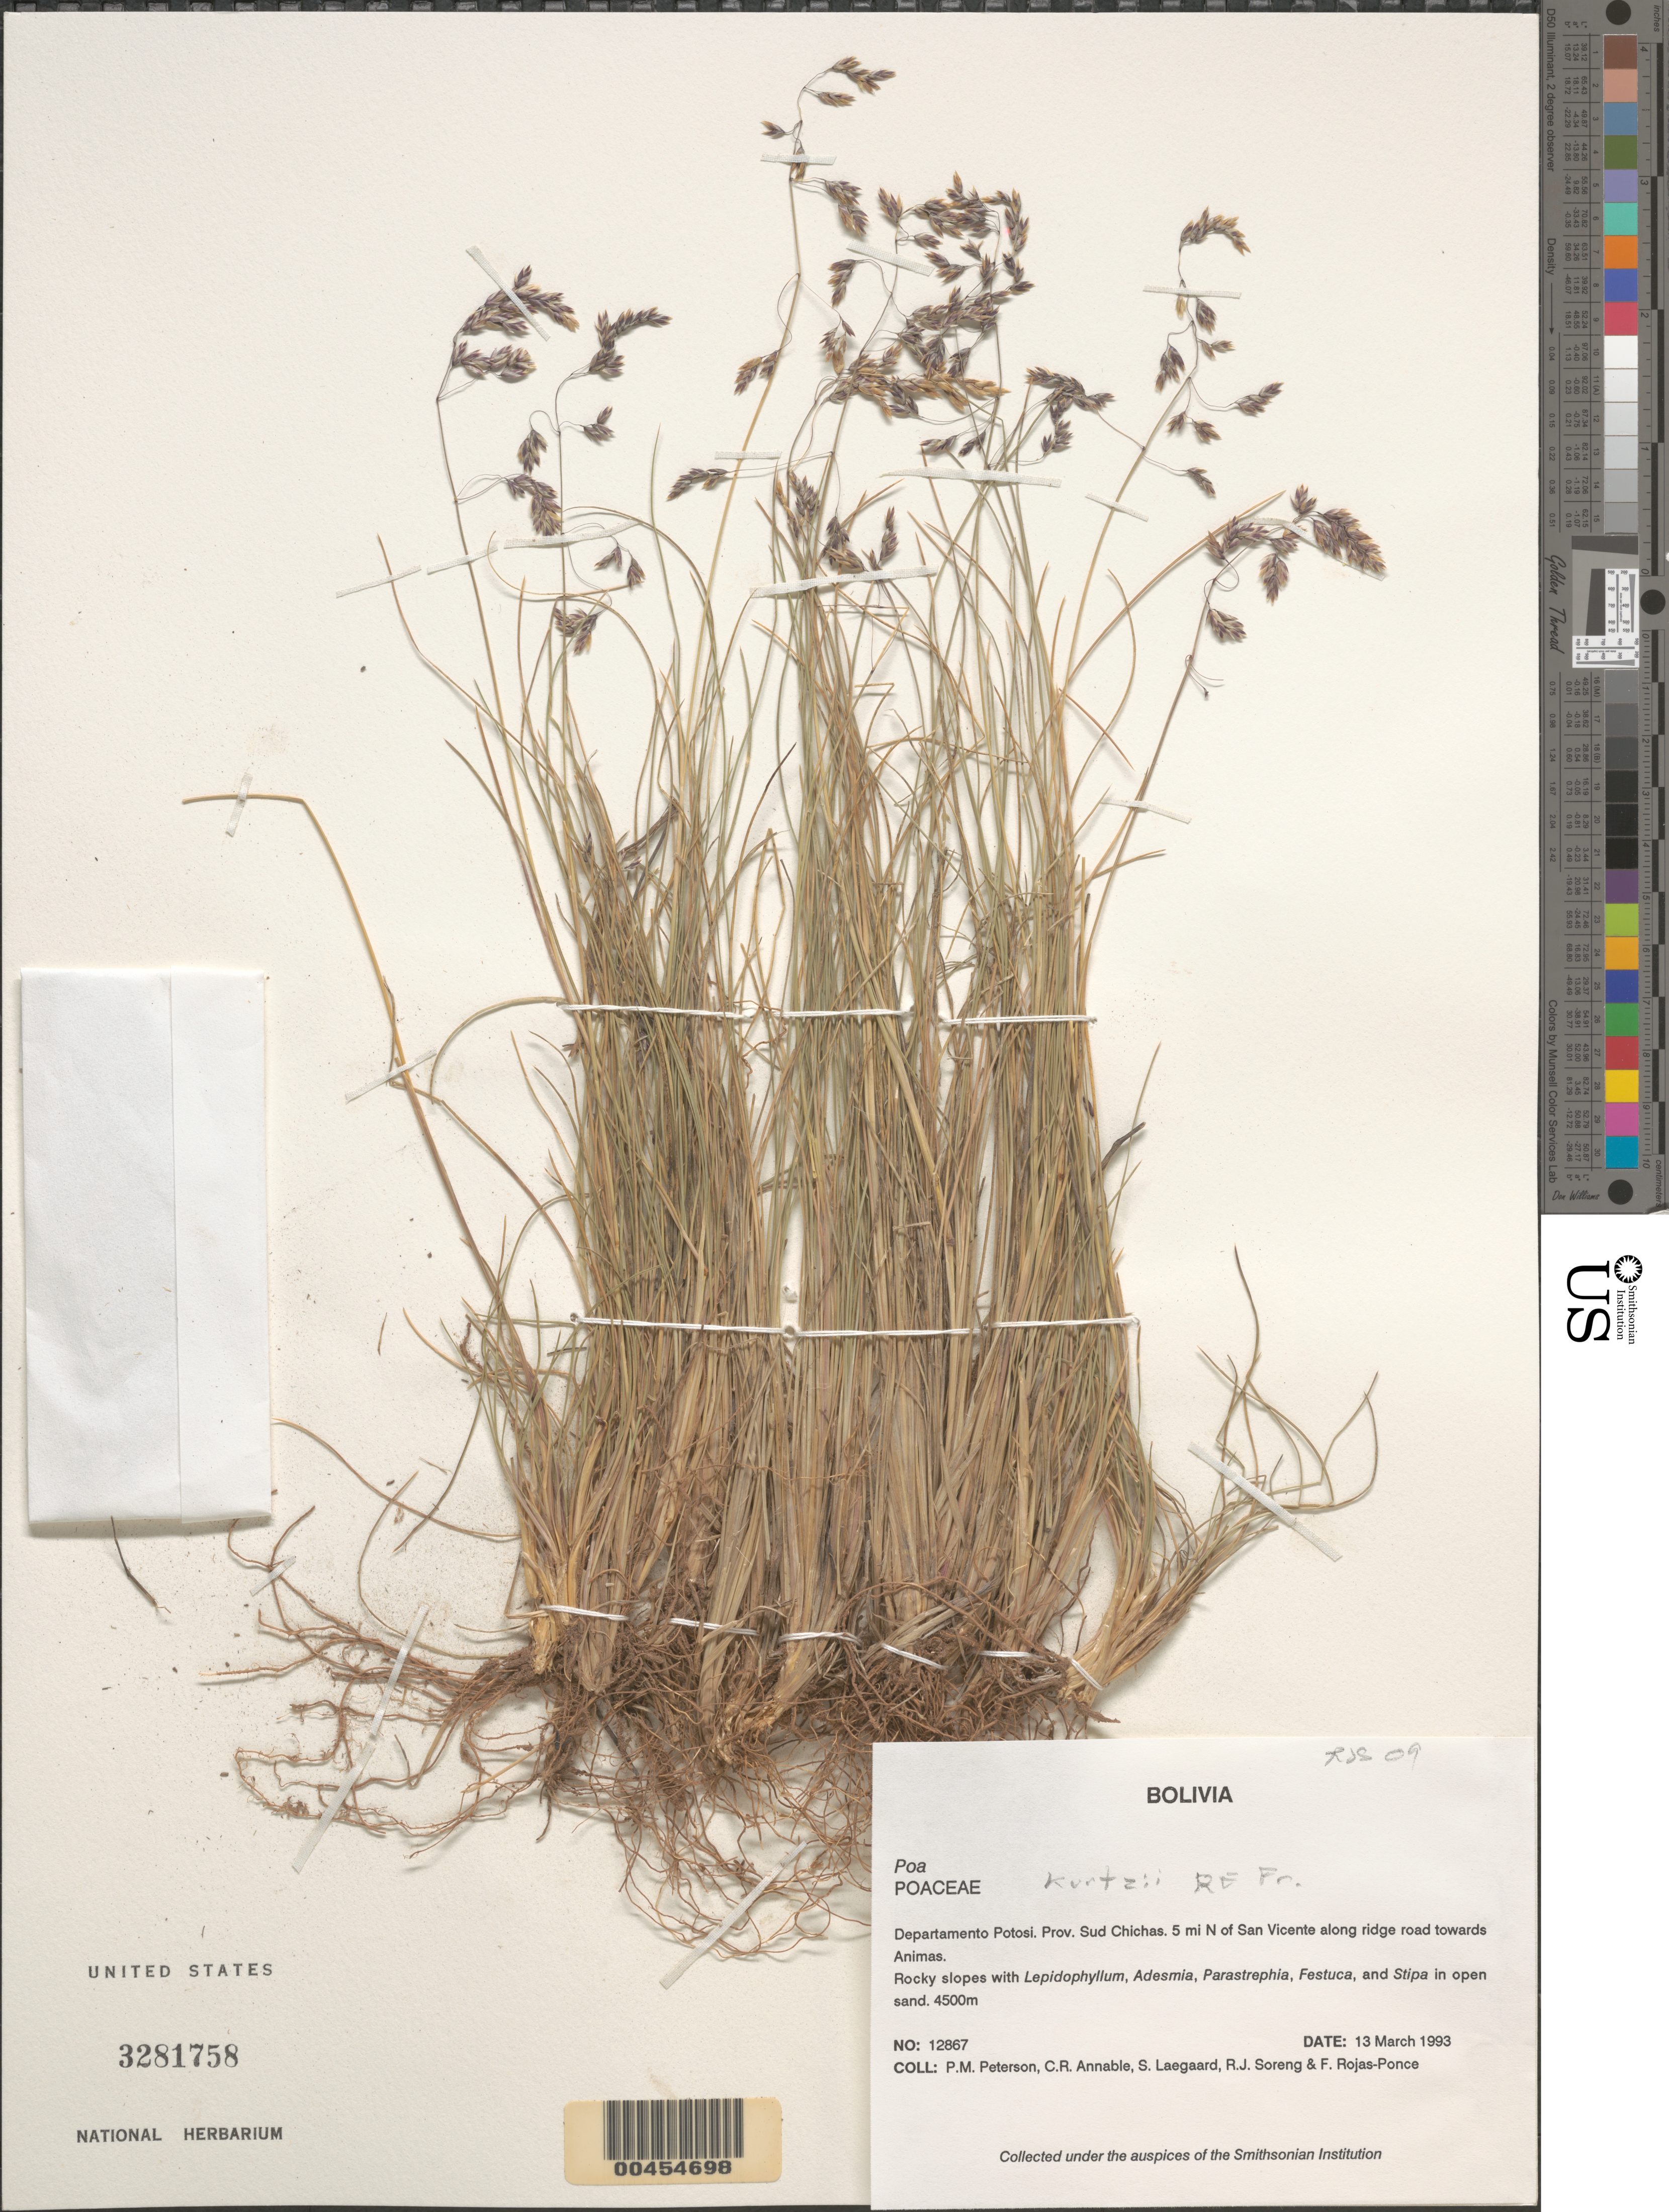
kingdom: Plantae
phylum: Tracheophyta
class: Liliopsida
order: Poales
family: Poaceae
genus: Poa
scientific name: Poa sp.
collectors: P. M. Peterson, C. R. Annable, S. Lægaard, R. J. Soreng & F. Rojas-Ponce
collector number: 12867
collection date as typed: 13 Mar 1993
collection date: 1993-03-13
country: Bolivia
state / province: Potosí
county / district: Sud Chichas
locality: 5 mi N of San Vicente along ridge road towards Animas.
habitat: Rocky slopes with Lepidophyllum, Adesmia, Parastrephia, Festuca, and Stipa in open sand.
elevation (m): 4500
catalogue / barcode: US 3281758